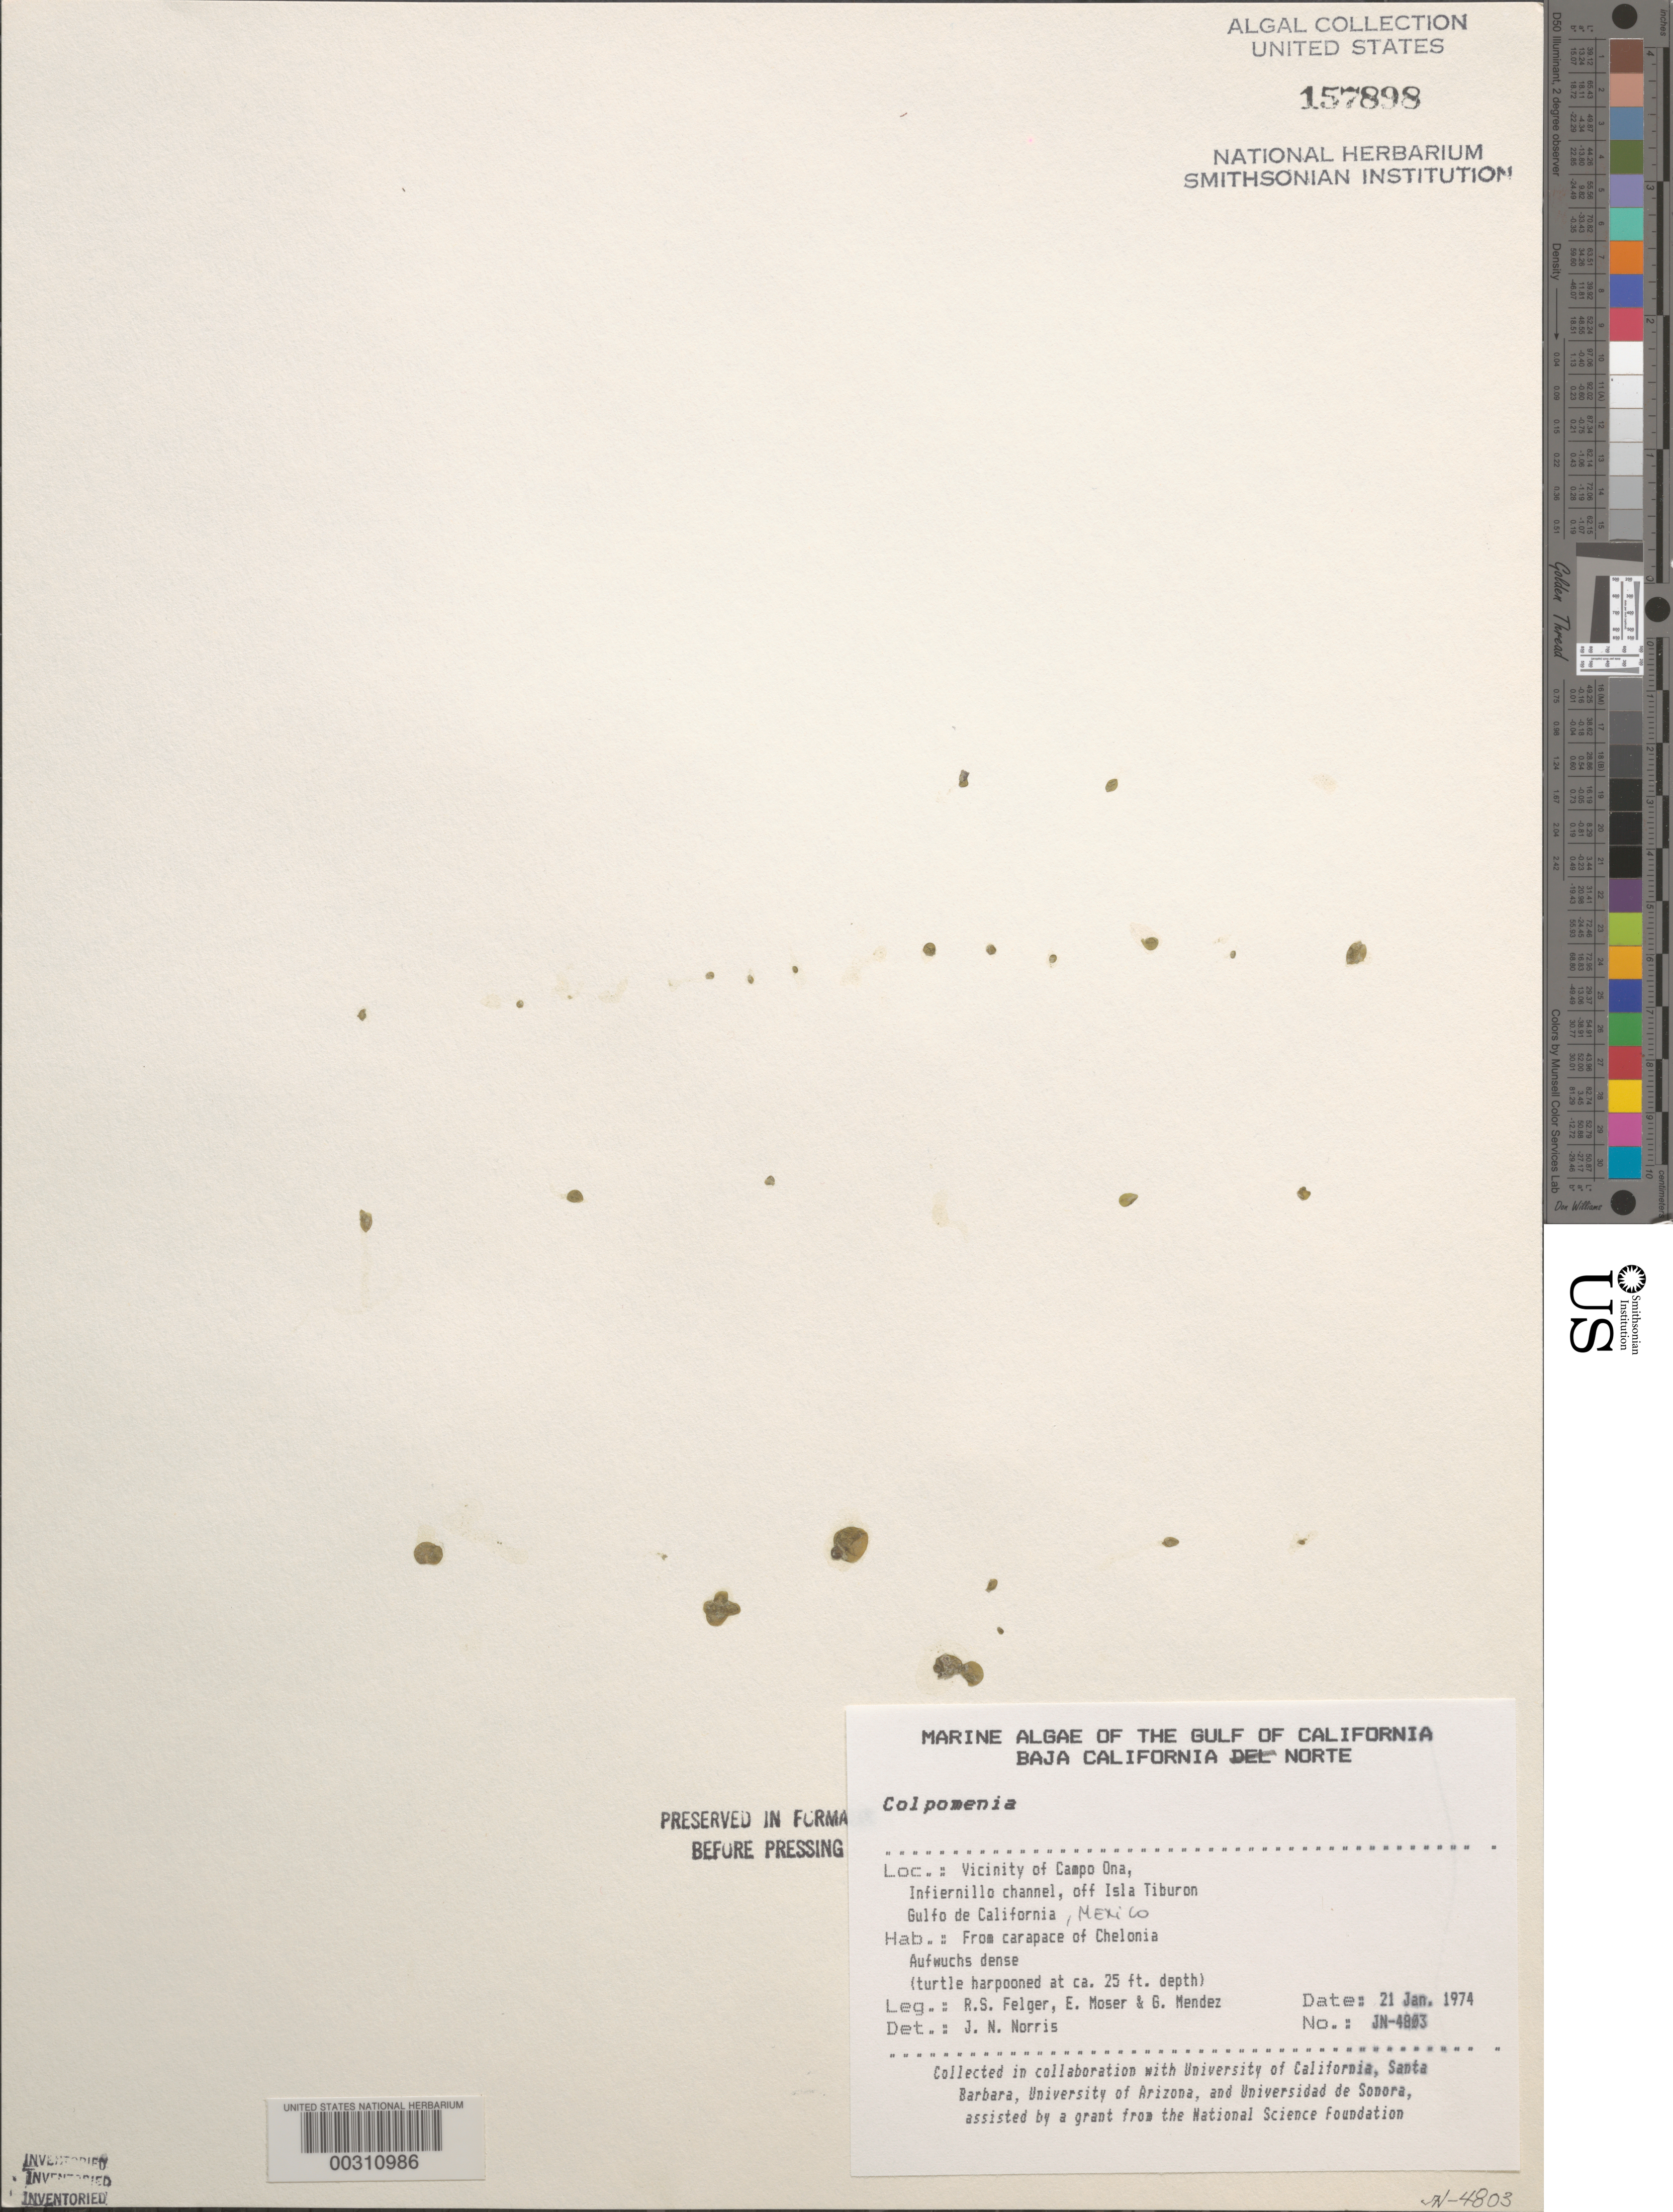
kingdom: Chromista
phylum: Ochrophyta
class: Phaeophyceae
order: Scytosiphonales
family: Scytosiphonaceae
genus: Colpomenia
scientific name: Colpomenia sp.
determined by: Norris, James N.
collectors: R. S. Felger, E. Moser & G. Mendez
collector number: JN-4803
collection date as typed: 21 Jan 1974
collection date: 1974-01-21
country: Mexico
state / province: Baja California Norte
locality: Campo Ona area, Infernillo Channel, off Isla Tiburon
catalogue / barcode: US 157898